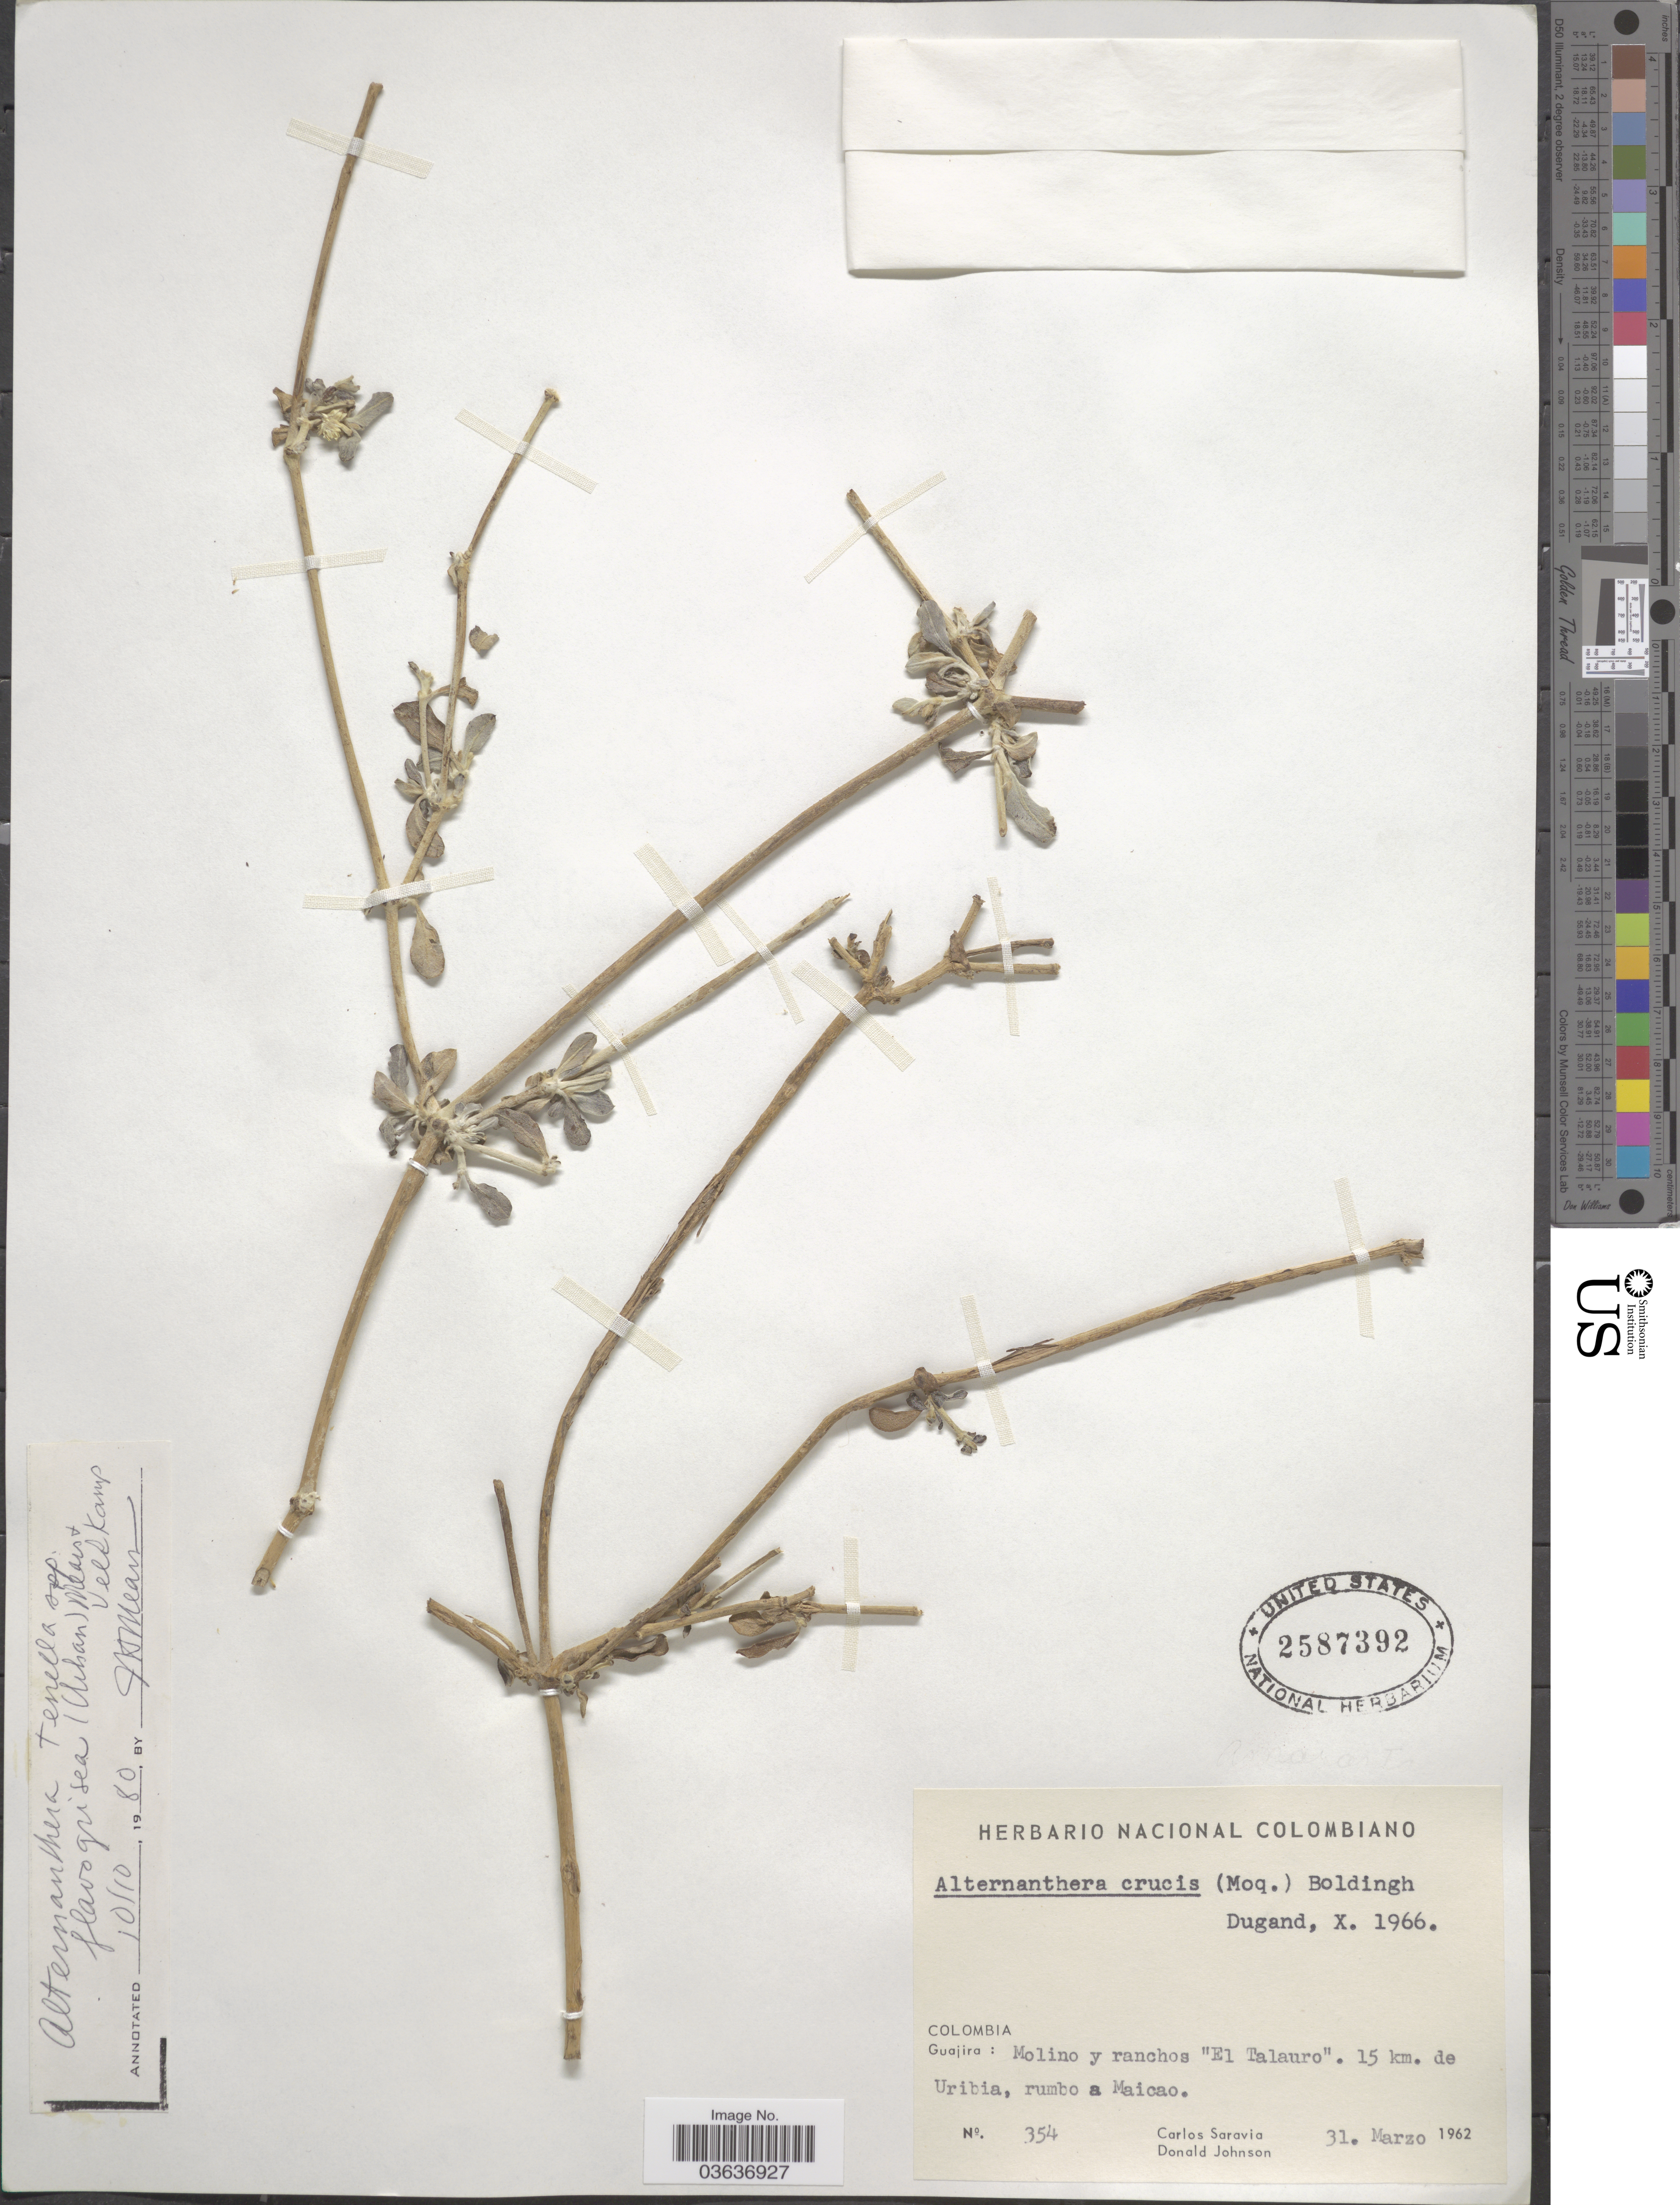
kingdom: Plantae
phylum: Tracheophyta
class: Magnoliopsida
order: Caryophyllales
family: Amaranthaceae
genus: Alternanthera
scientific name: Alternanthera tenella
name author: Colla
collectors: C. Saravia & D. Johnson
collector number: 354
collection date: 1962-03-31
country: Colombia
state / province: La Guajira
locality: Molino y ranchos "El Talauro". 15 km. de Uribia, rumbo a Maicao.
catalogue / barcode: US 2587392